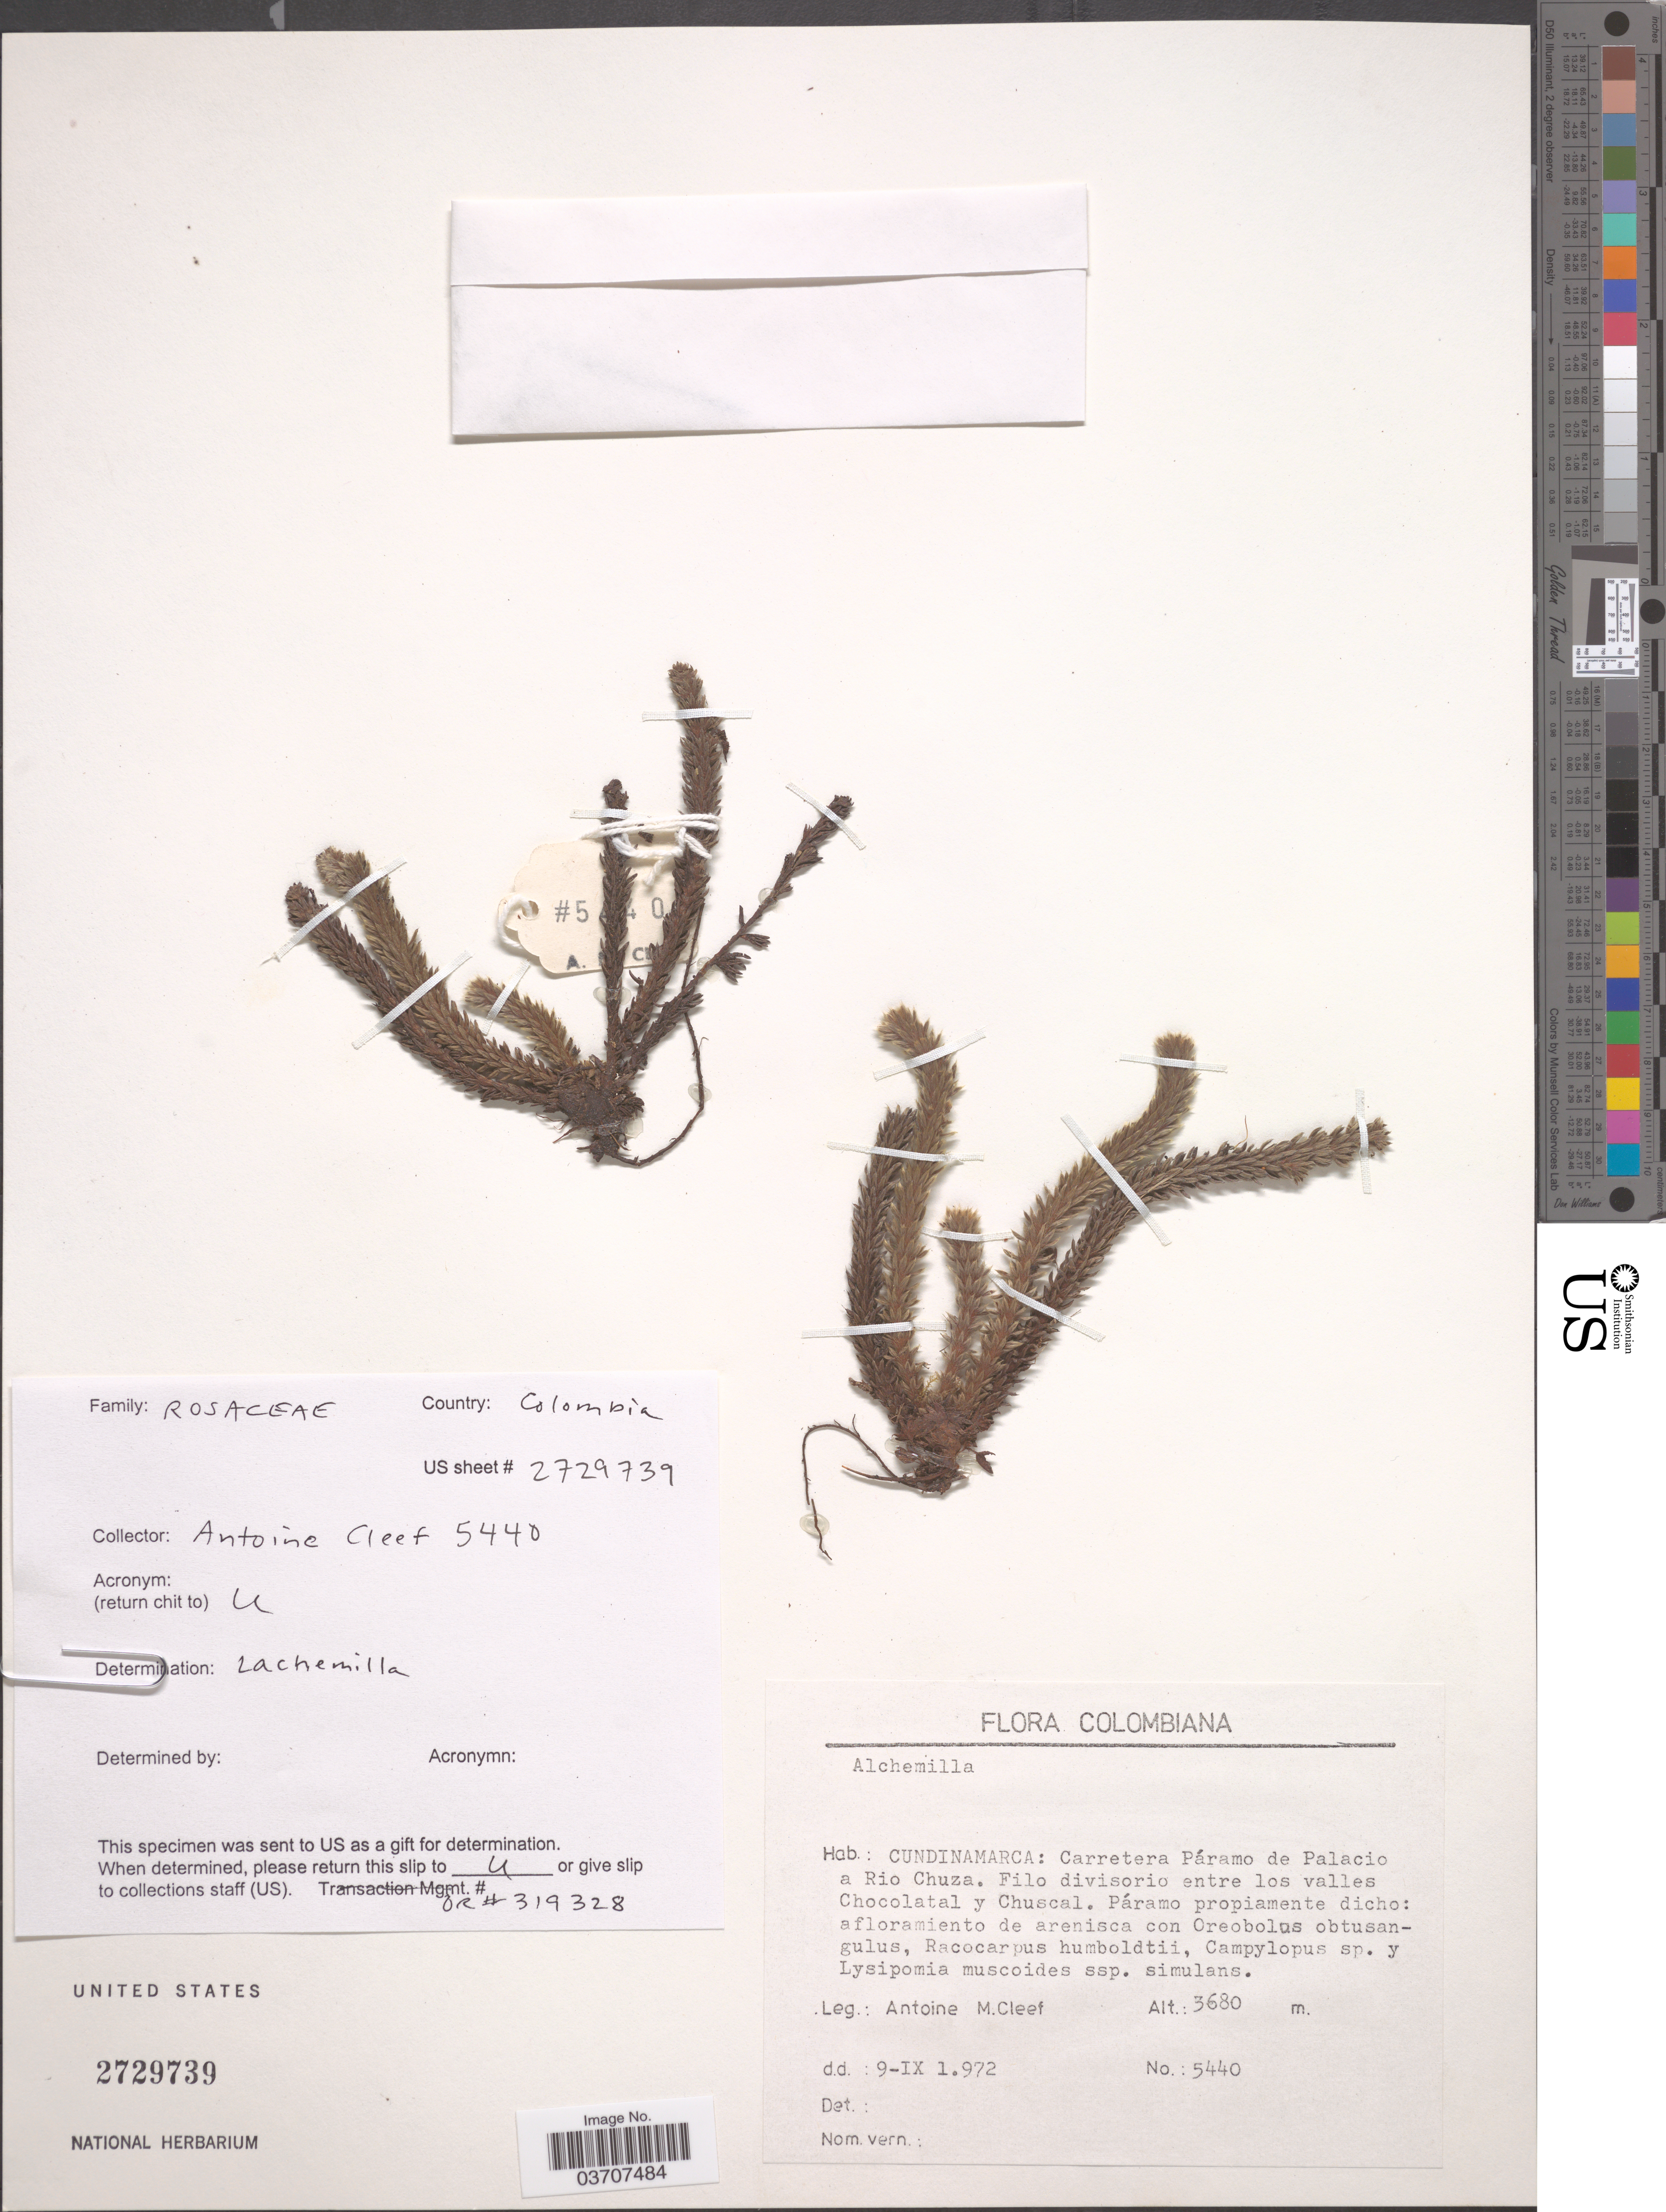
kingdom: Plantae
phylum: Tracheophyta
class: Magnoliopsida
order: Rosales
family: Rosaceae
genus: Alchemilla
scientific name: Alchemilla nivalis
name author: Kunth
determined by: Dorr, L. J., (BOT), Smithsonian Institution - National Museum of Natural History (UNITED STATES)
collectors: A. M. Cleef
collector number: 5440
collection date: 1972-09-09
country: Colombia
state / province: Cundinamarca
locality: Carretera Páramo de Palacio a Rio Chuza. Filo divisorio entre los valles Chocolatal y Chuscal.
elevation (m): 3680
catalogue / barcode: US 2729739